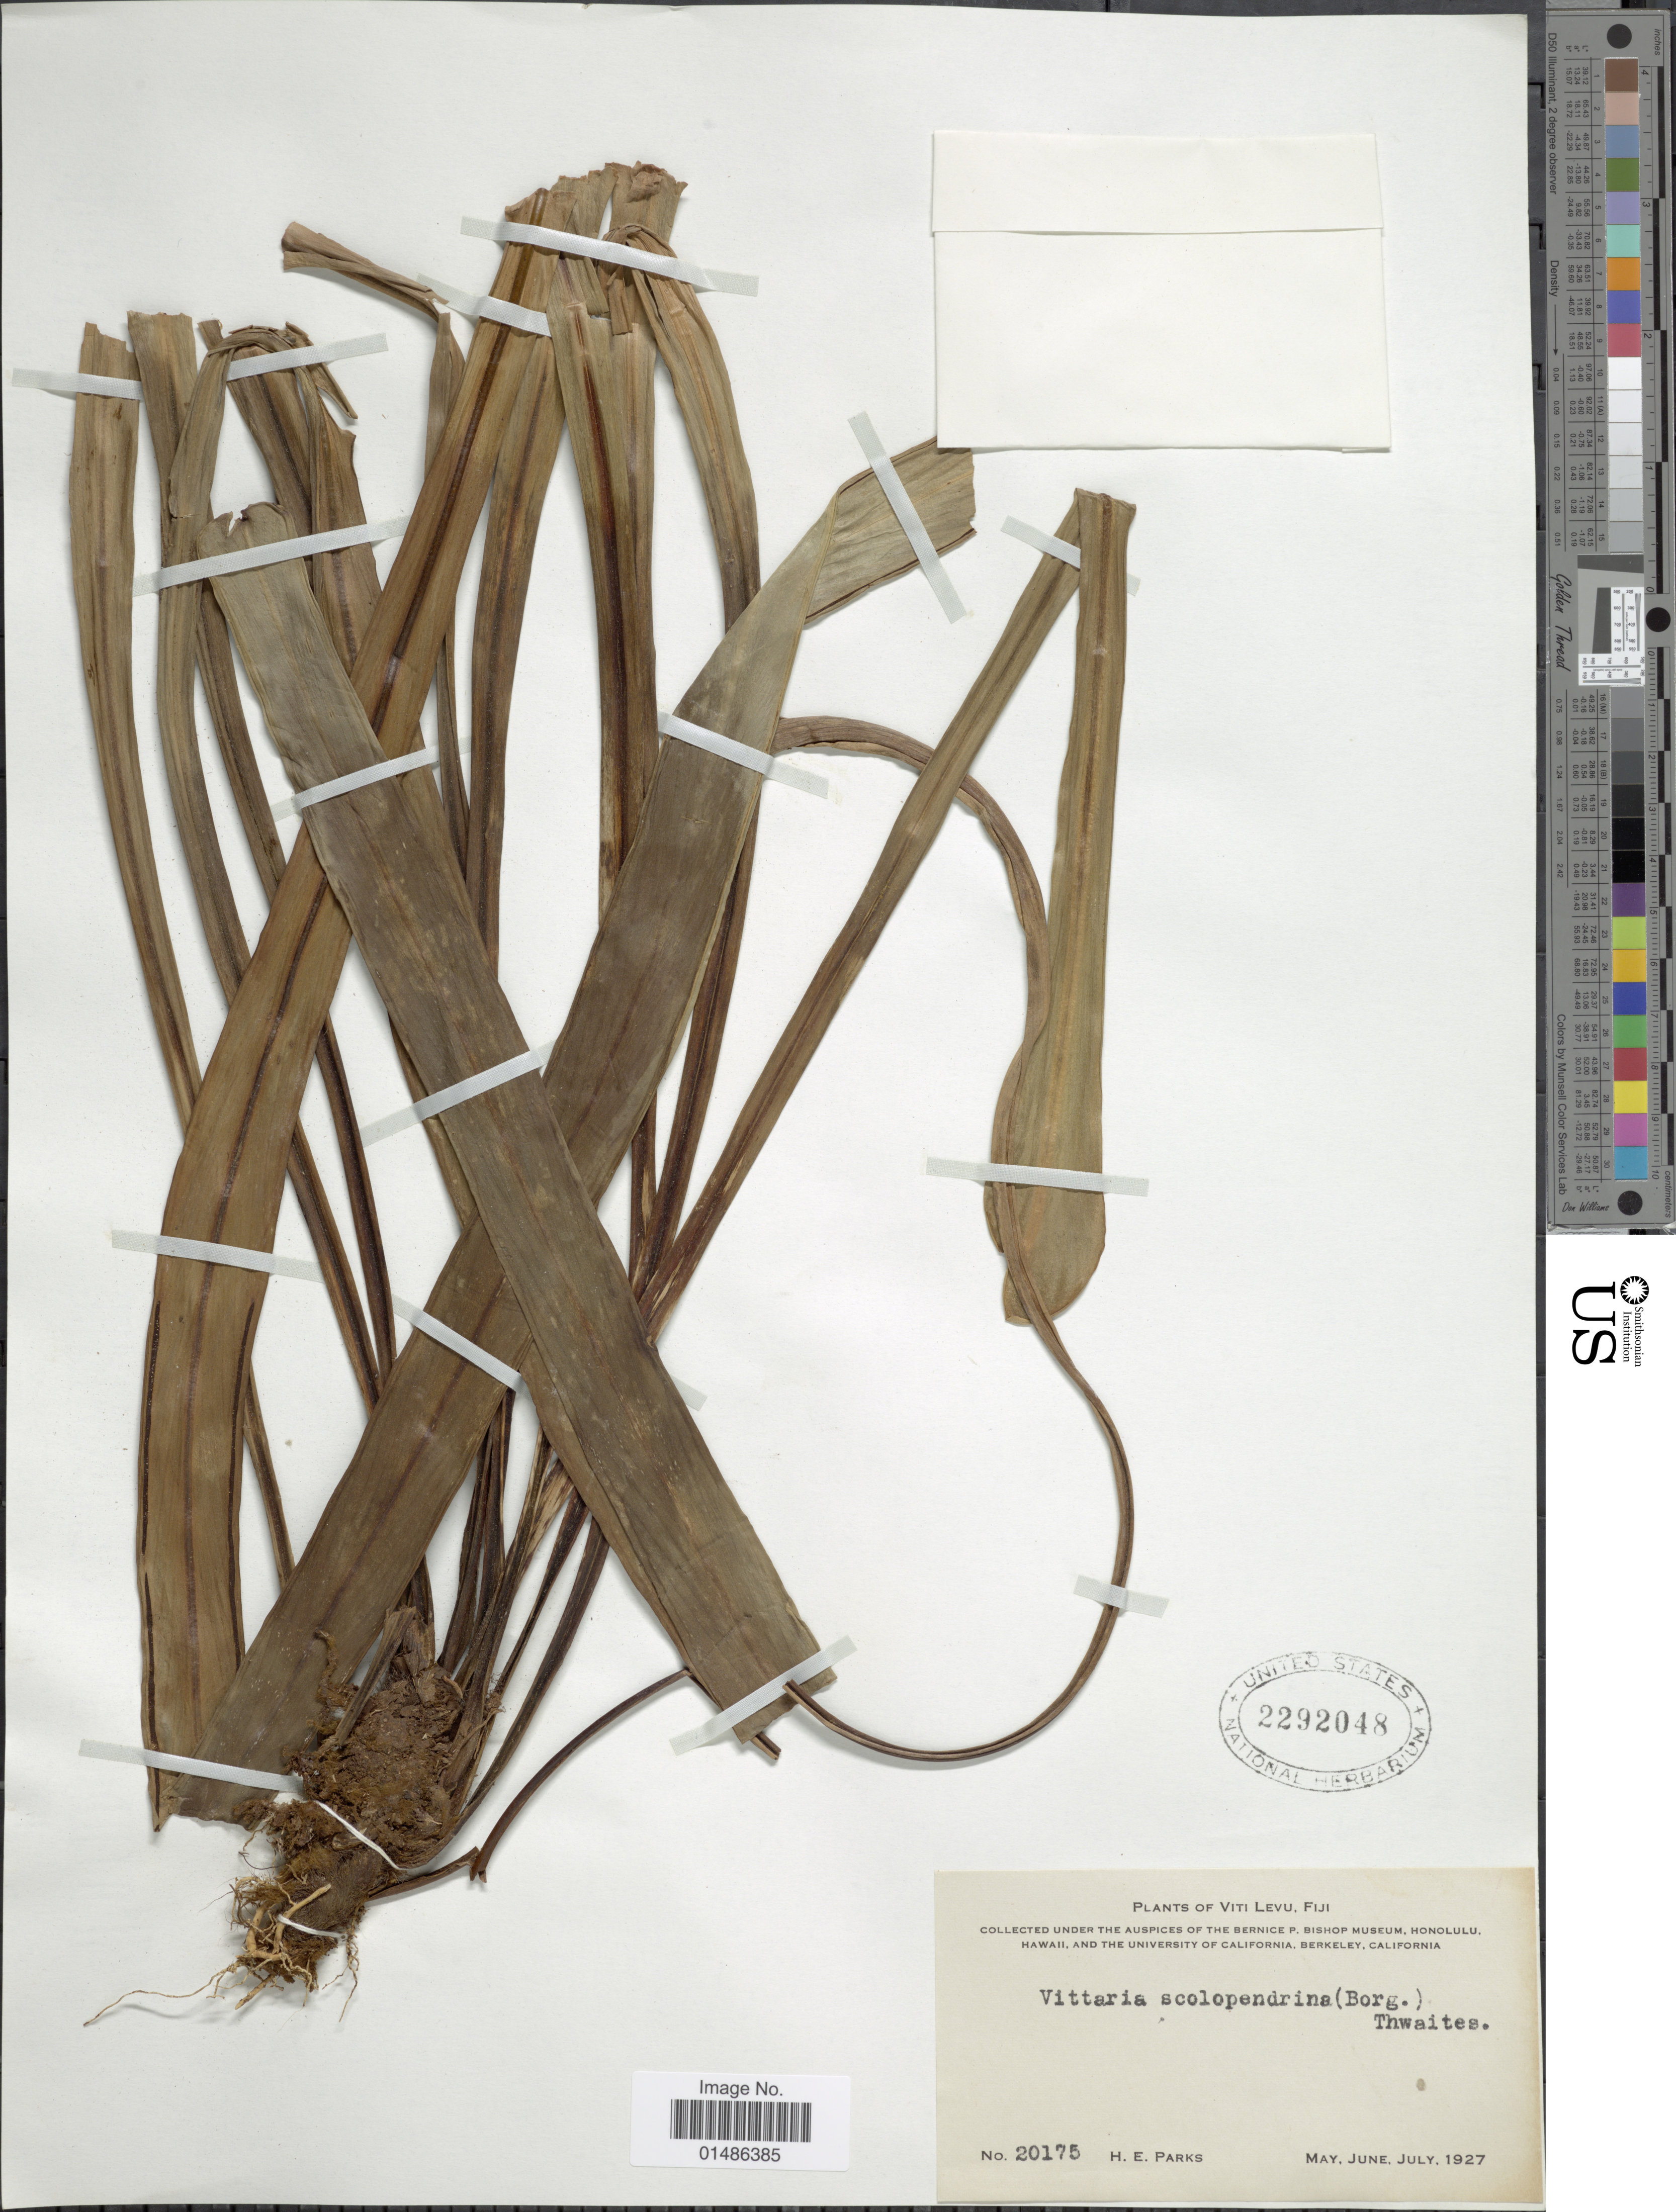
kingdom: Plantae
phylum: Tracheophyta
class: Polypodiopsida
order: Polypodiales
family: Pteridaceae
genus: Haplopteris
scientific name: Haplopteris scolopendrina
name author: (Bory) Presl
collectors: H. E. Parks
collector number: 20175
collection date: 1927-05/1927-07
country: Fiji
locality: Viti Levu.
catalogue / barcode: US 2292048